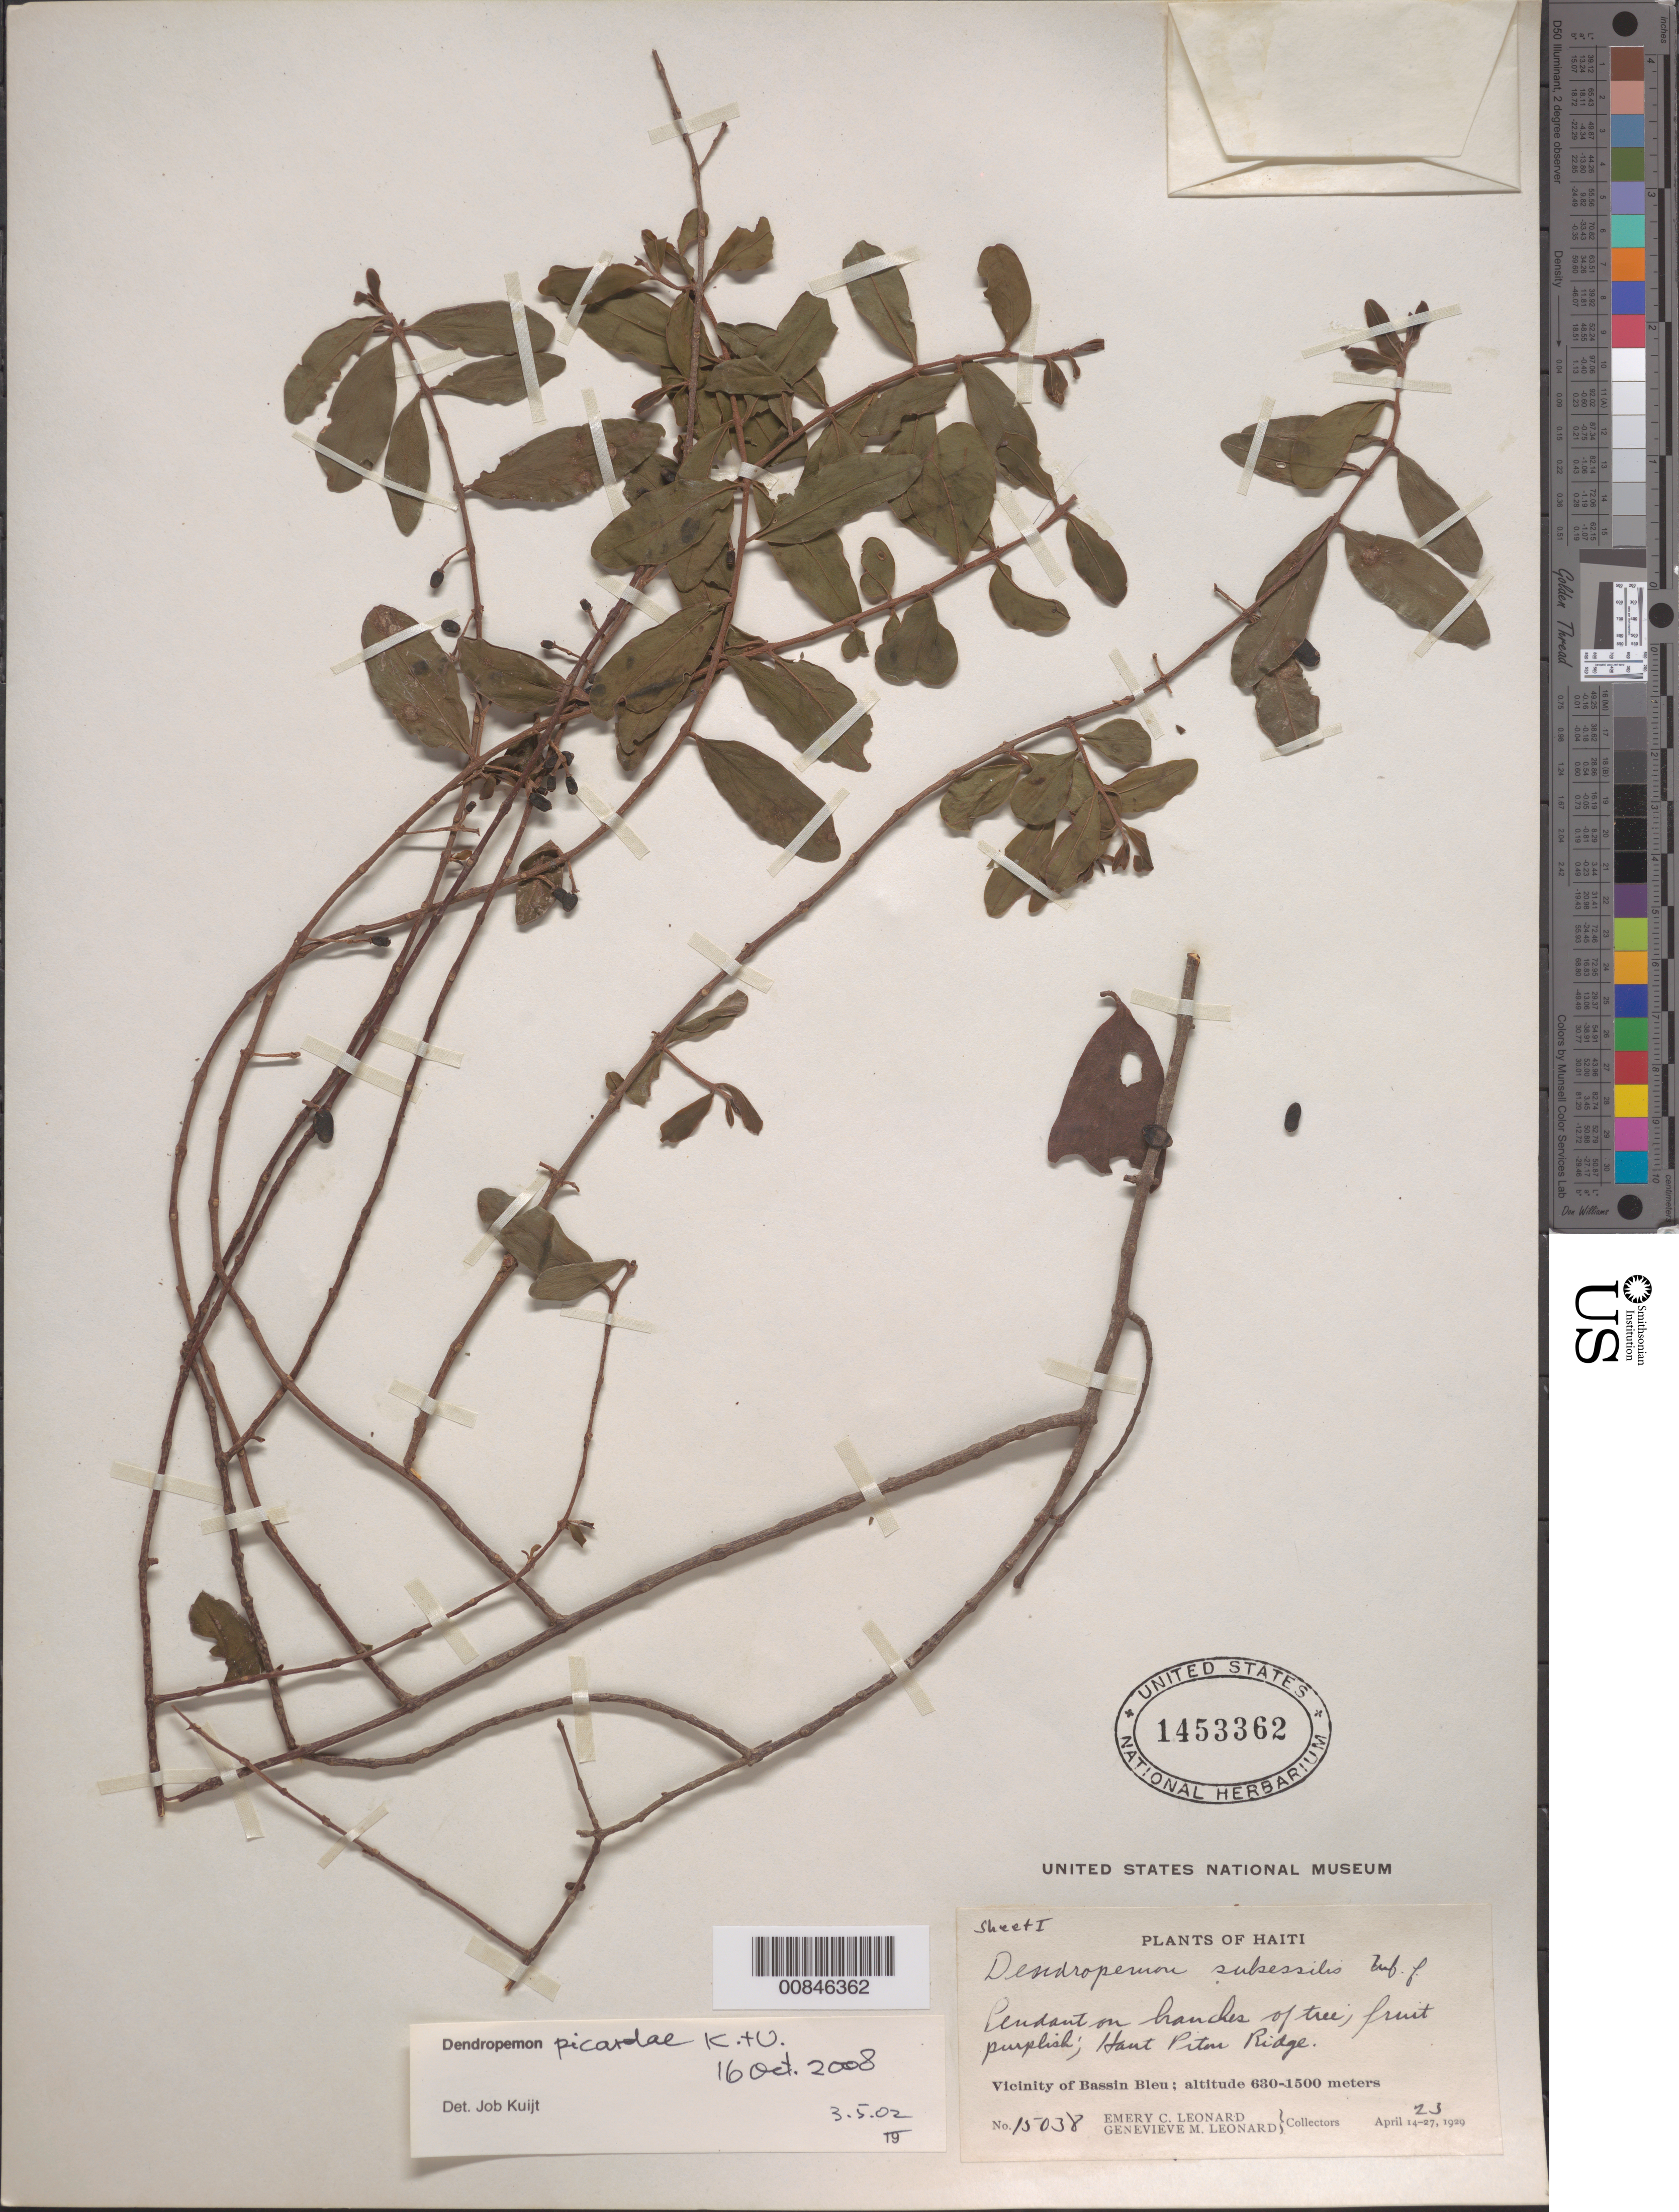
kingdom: Plantae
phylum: Tracheophyta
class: Magnoliopsida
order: Santalales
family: Loranthaceae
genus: Dendropemon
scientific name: Dendropemon subsessilis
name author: Urb.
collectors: E. C. Leonard & G. M. Leonard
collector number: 15038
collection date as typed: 23 Apr 1929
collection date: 1929-04-23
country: Haiti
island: Hispaniola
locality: Vicinity of Bassin Bleu. Haut Piton Ridge.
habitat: Pendant on branches of tree.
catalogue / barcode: US 1453362